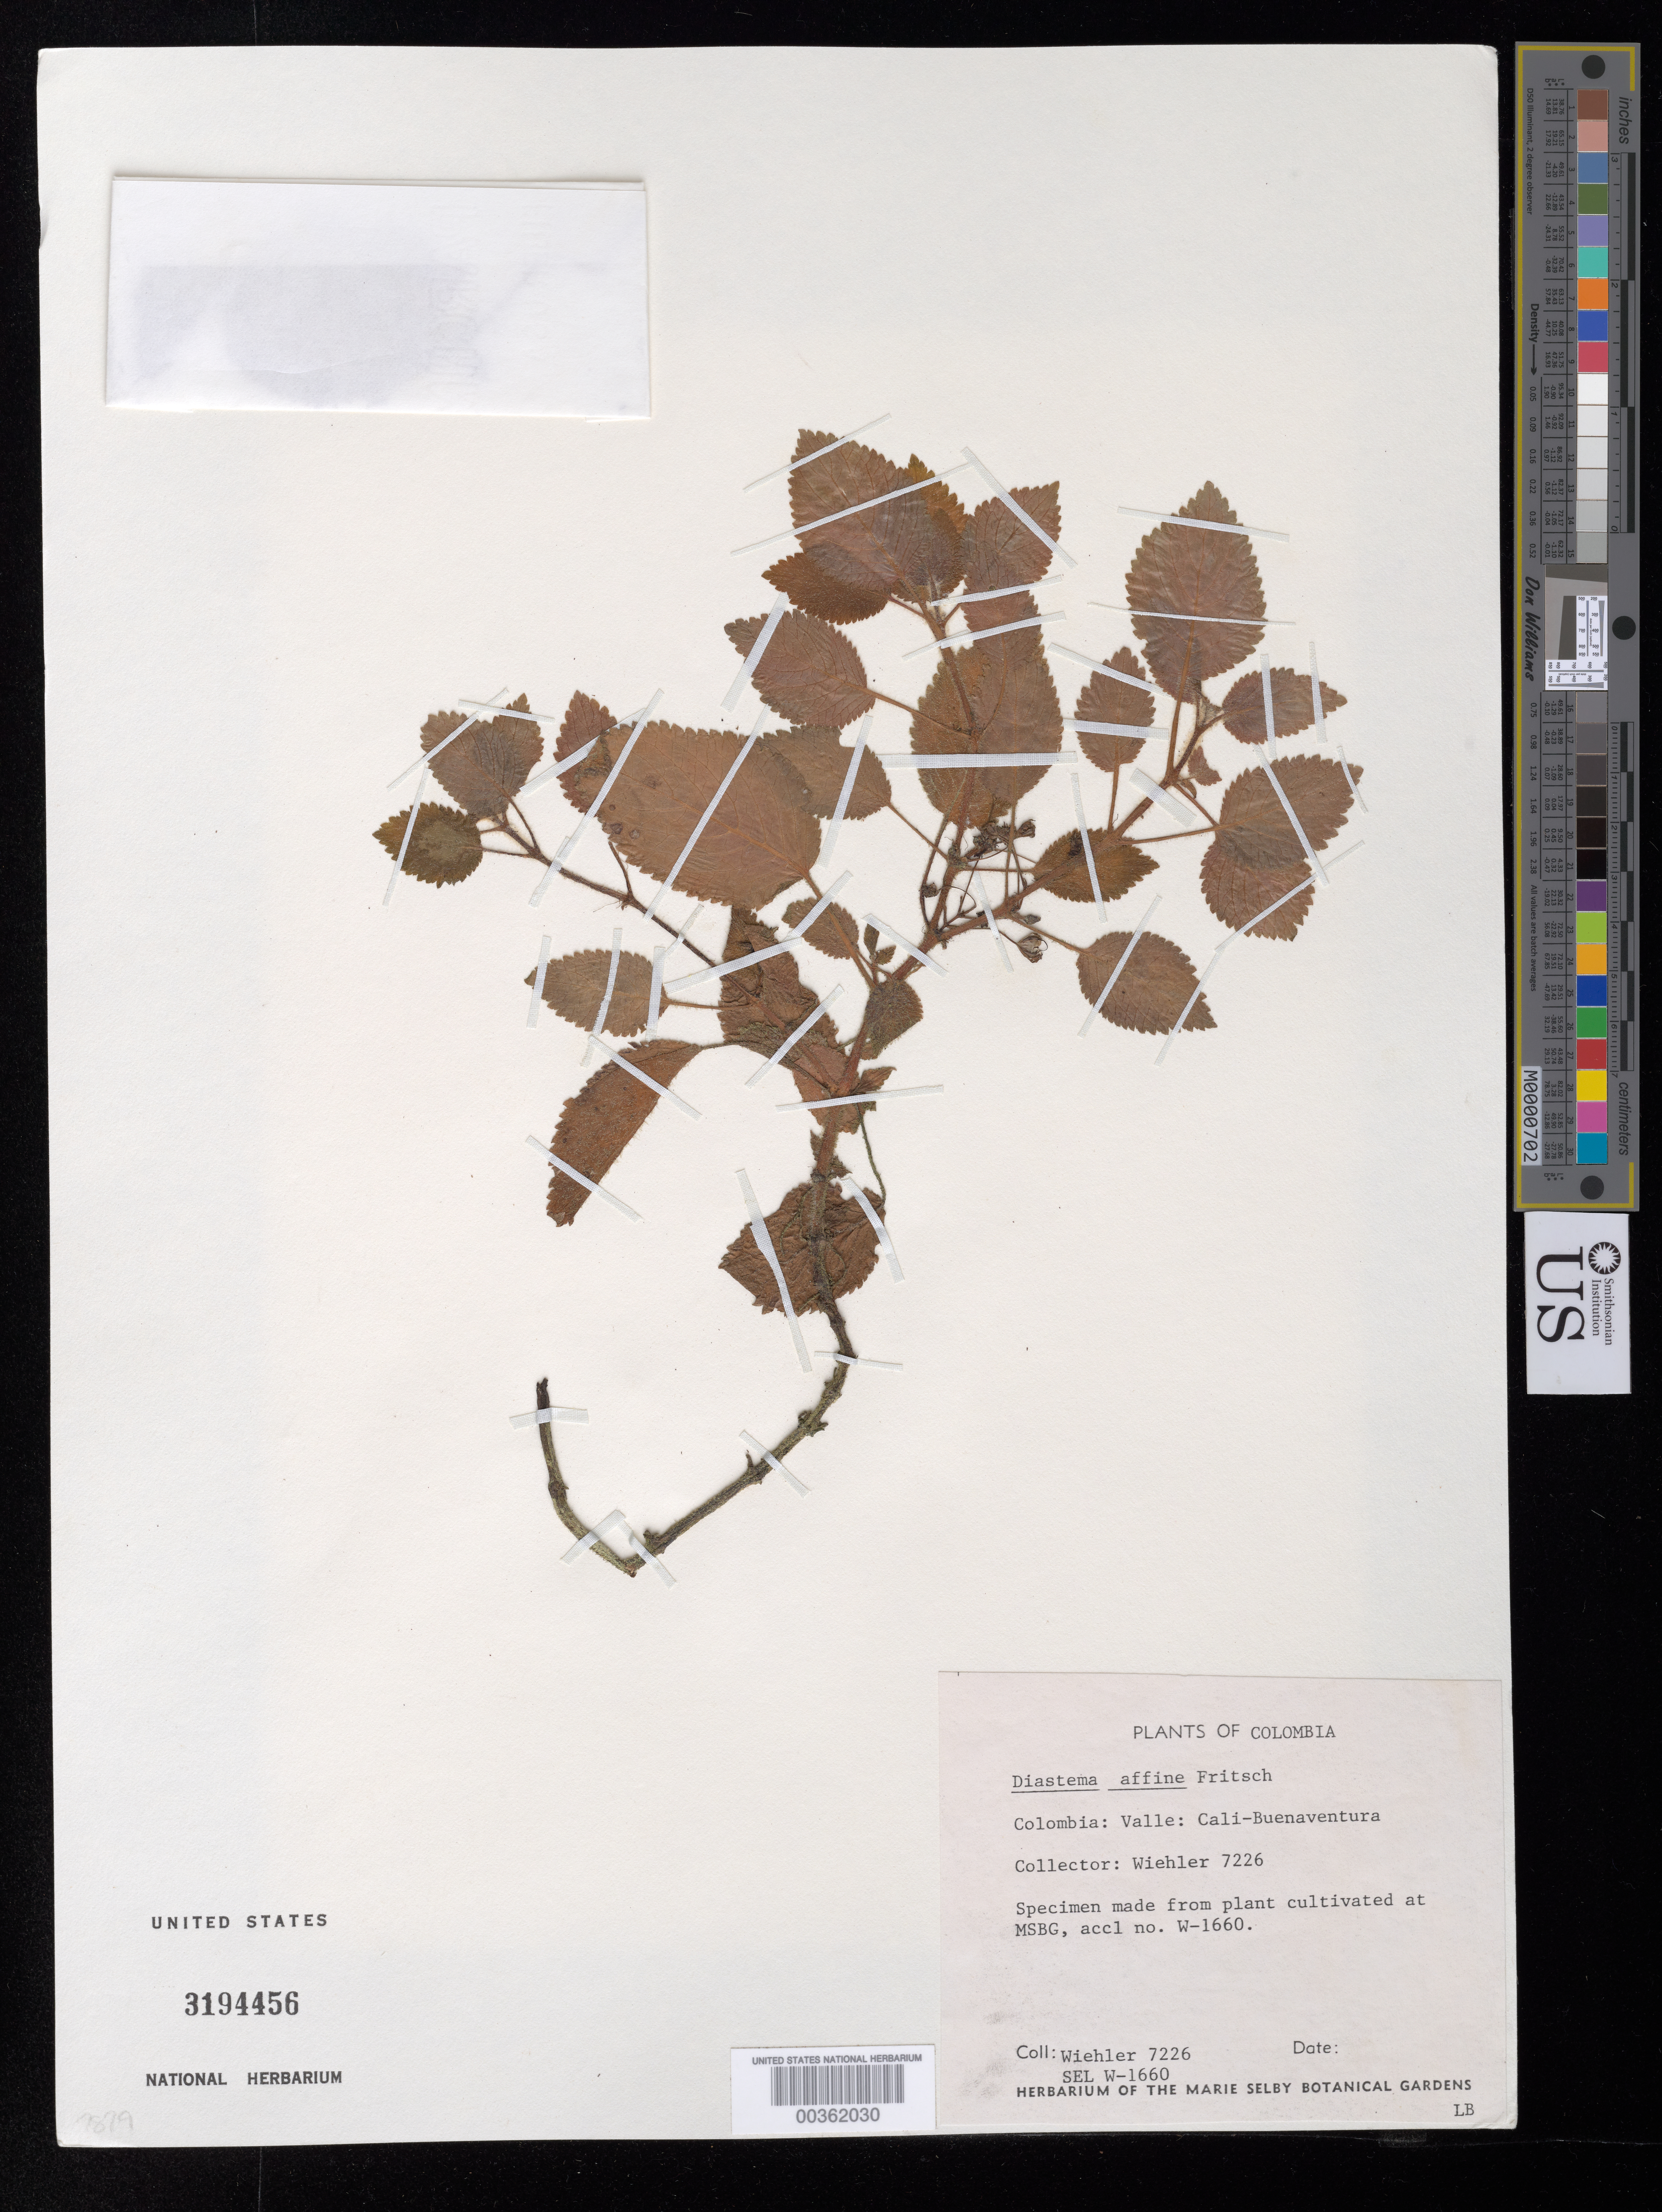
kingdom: Plantae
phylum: Tracheophyta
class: Magnoliopsida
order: Lamiales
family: Gesneriaceae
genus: Diastema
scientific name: Diastema affine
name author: Fritsch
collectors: H. J. Wiehler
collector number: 7226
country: Colombia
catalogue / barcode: US 3194456